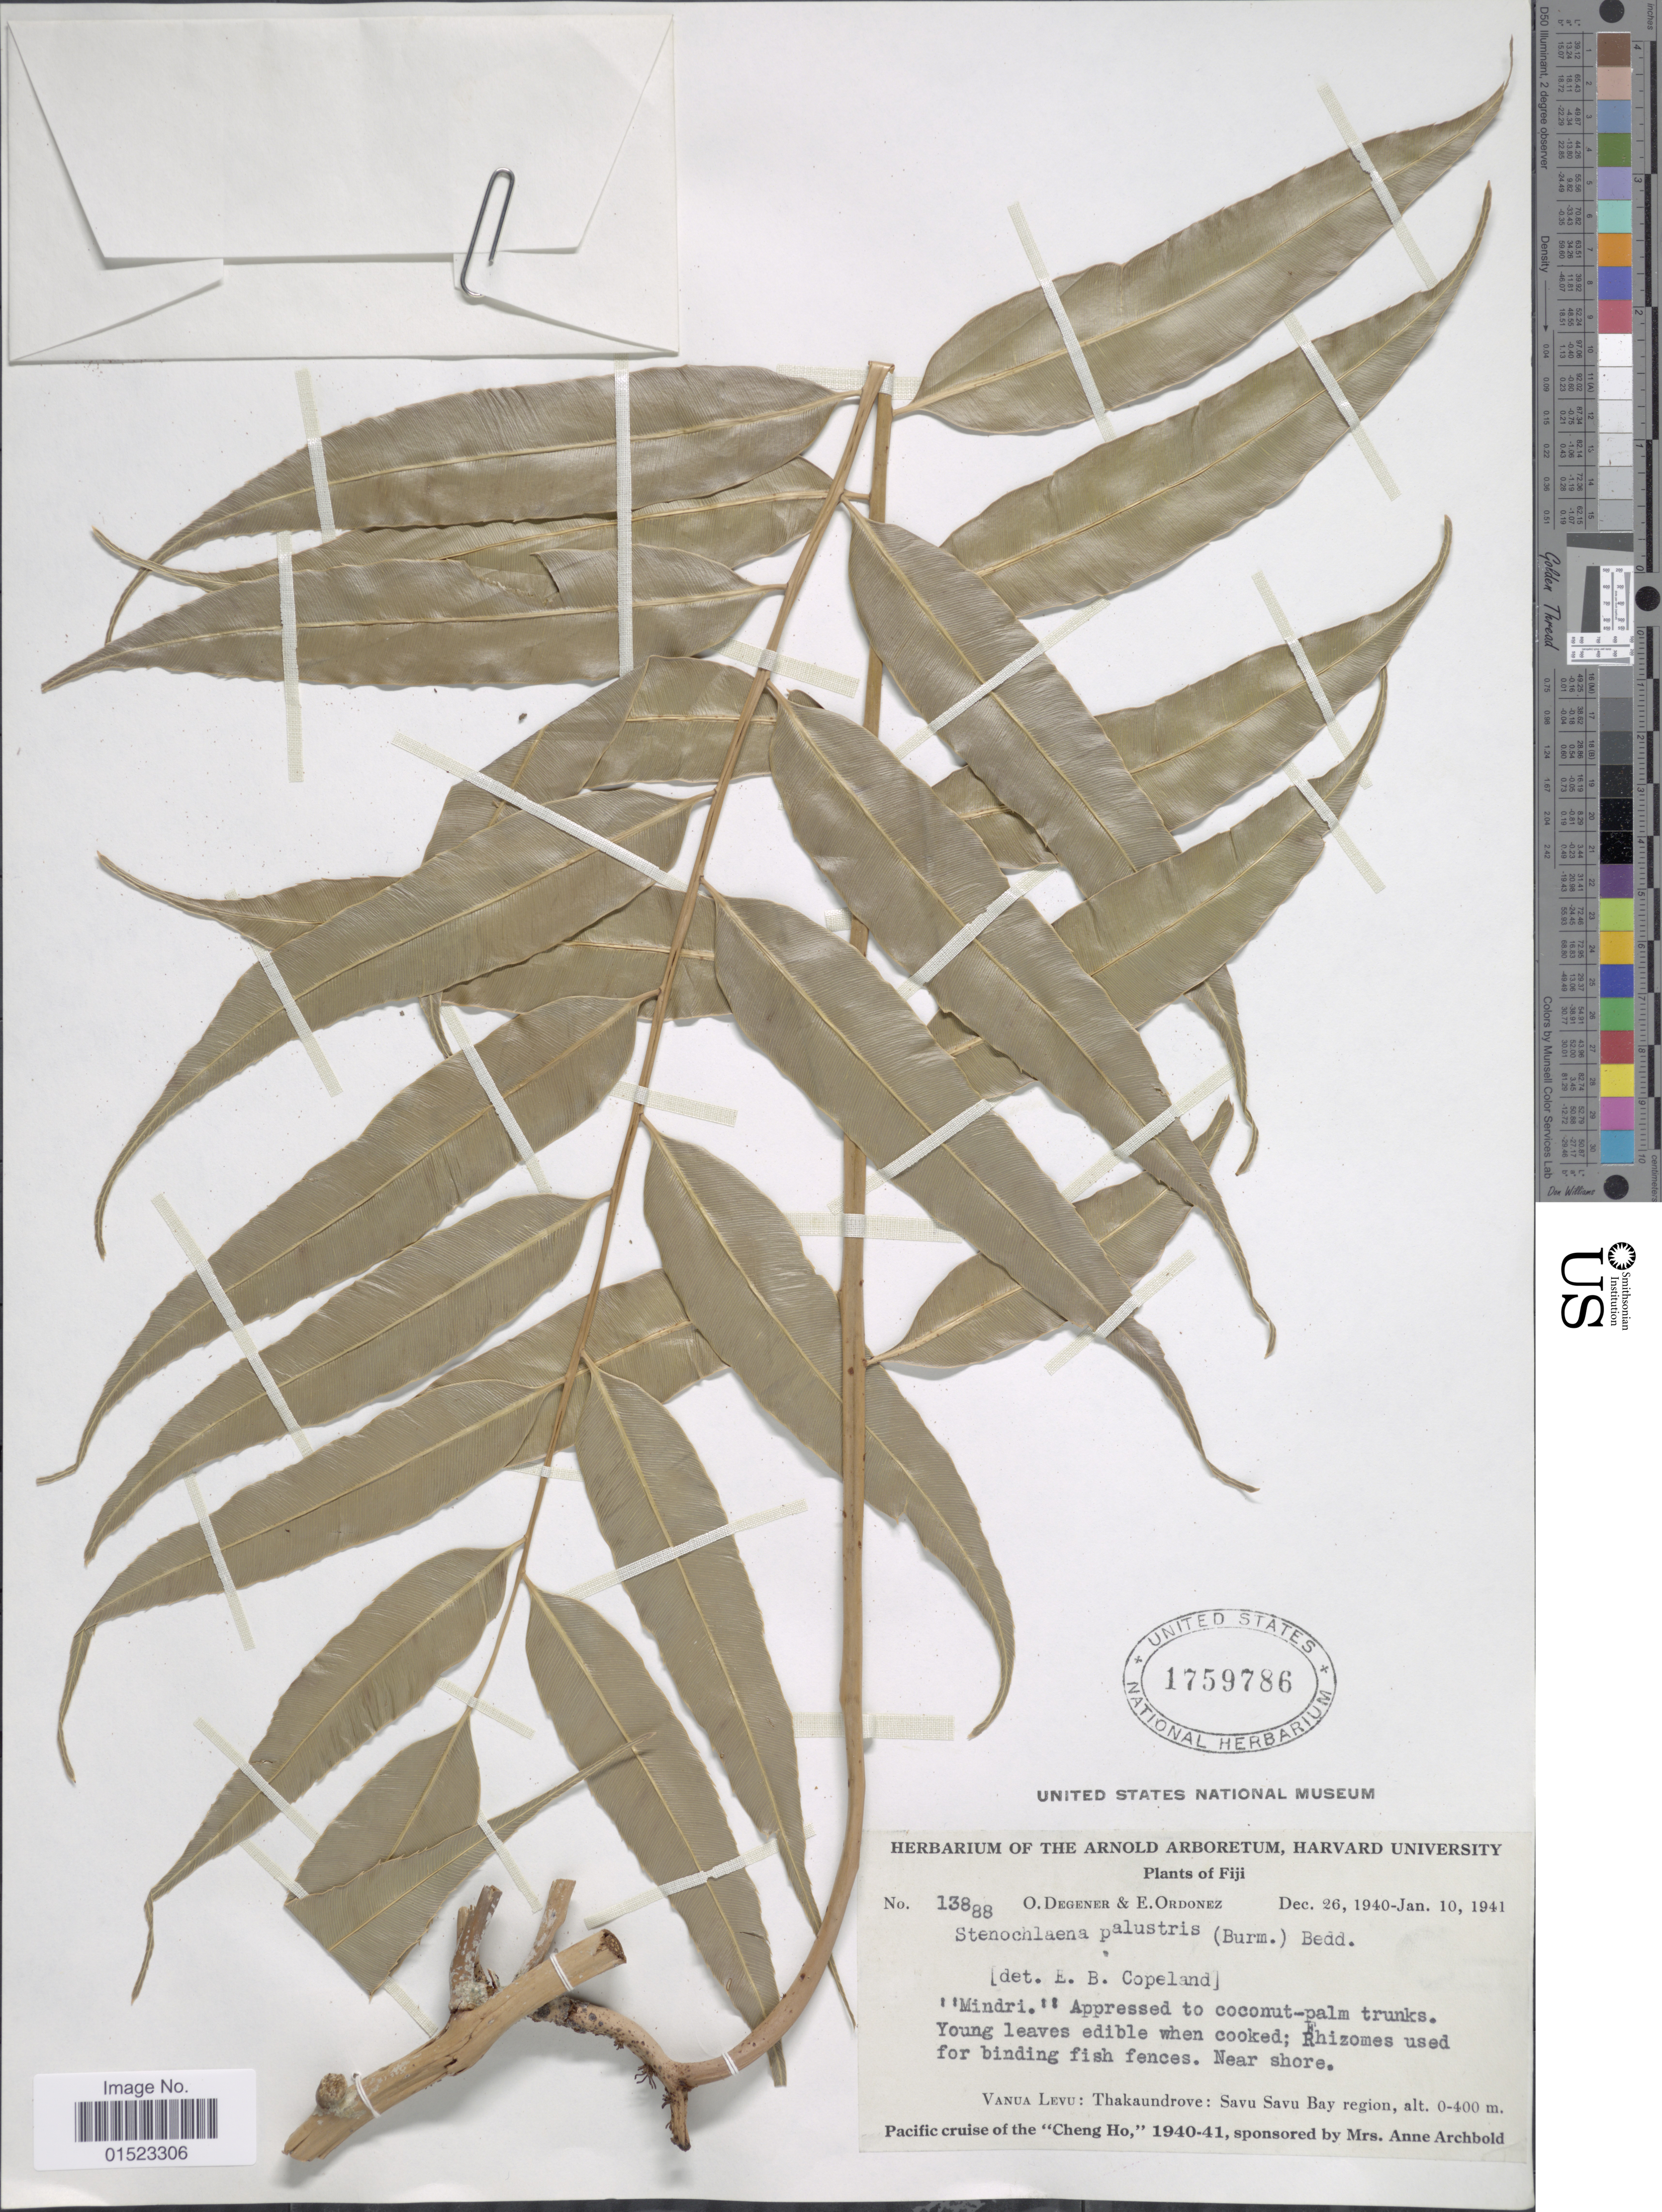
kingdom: Plantae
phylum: Tracheophyta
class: Polypodiopsida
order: Polypodiales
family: Blechnaceae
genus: Stenochlaena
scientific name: Stenochlaena palustris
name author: (Burm. f.) Bedd.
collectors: O. Degener & E. Ordonez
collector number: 13888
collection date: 1940-12-26/1941-01-10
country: Fiji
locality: Vanua Levu: Thakaundrove; San Savu Bay Region, Near Shore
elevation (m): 400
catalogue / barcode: US 1759786